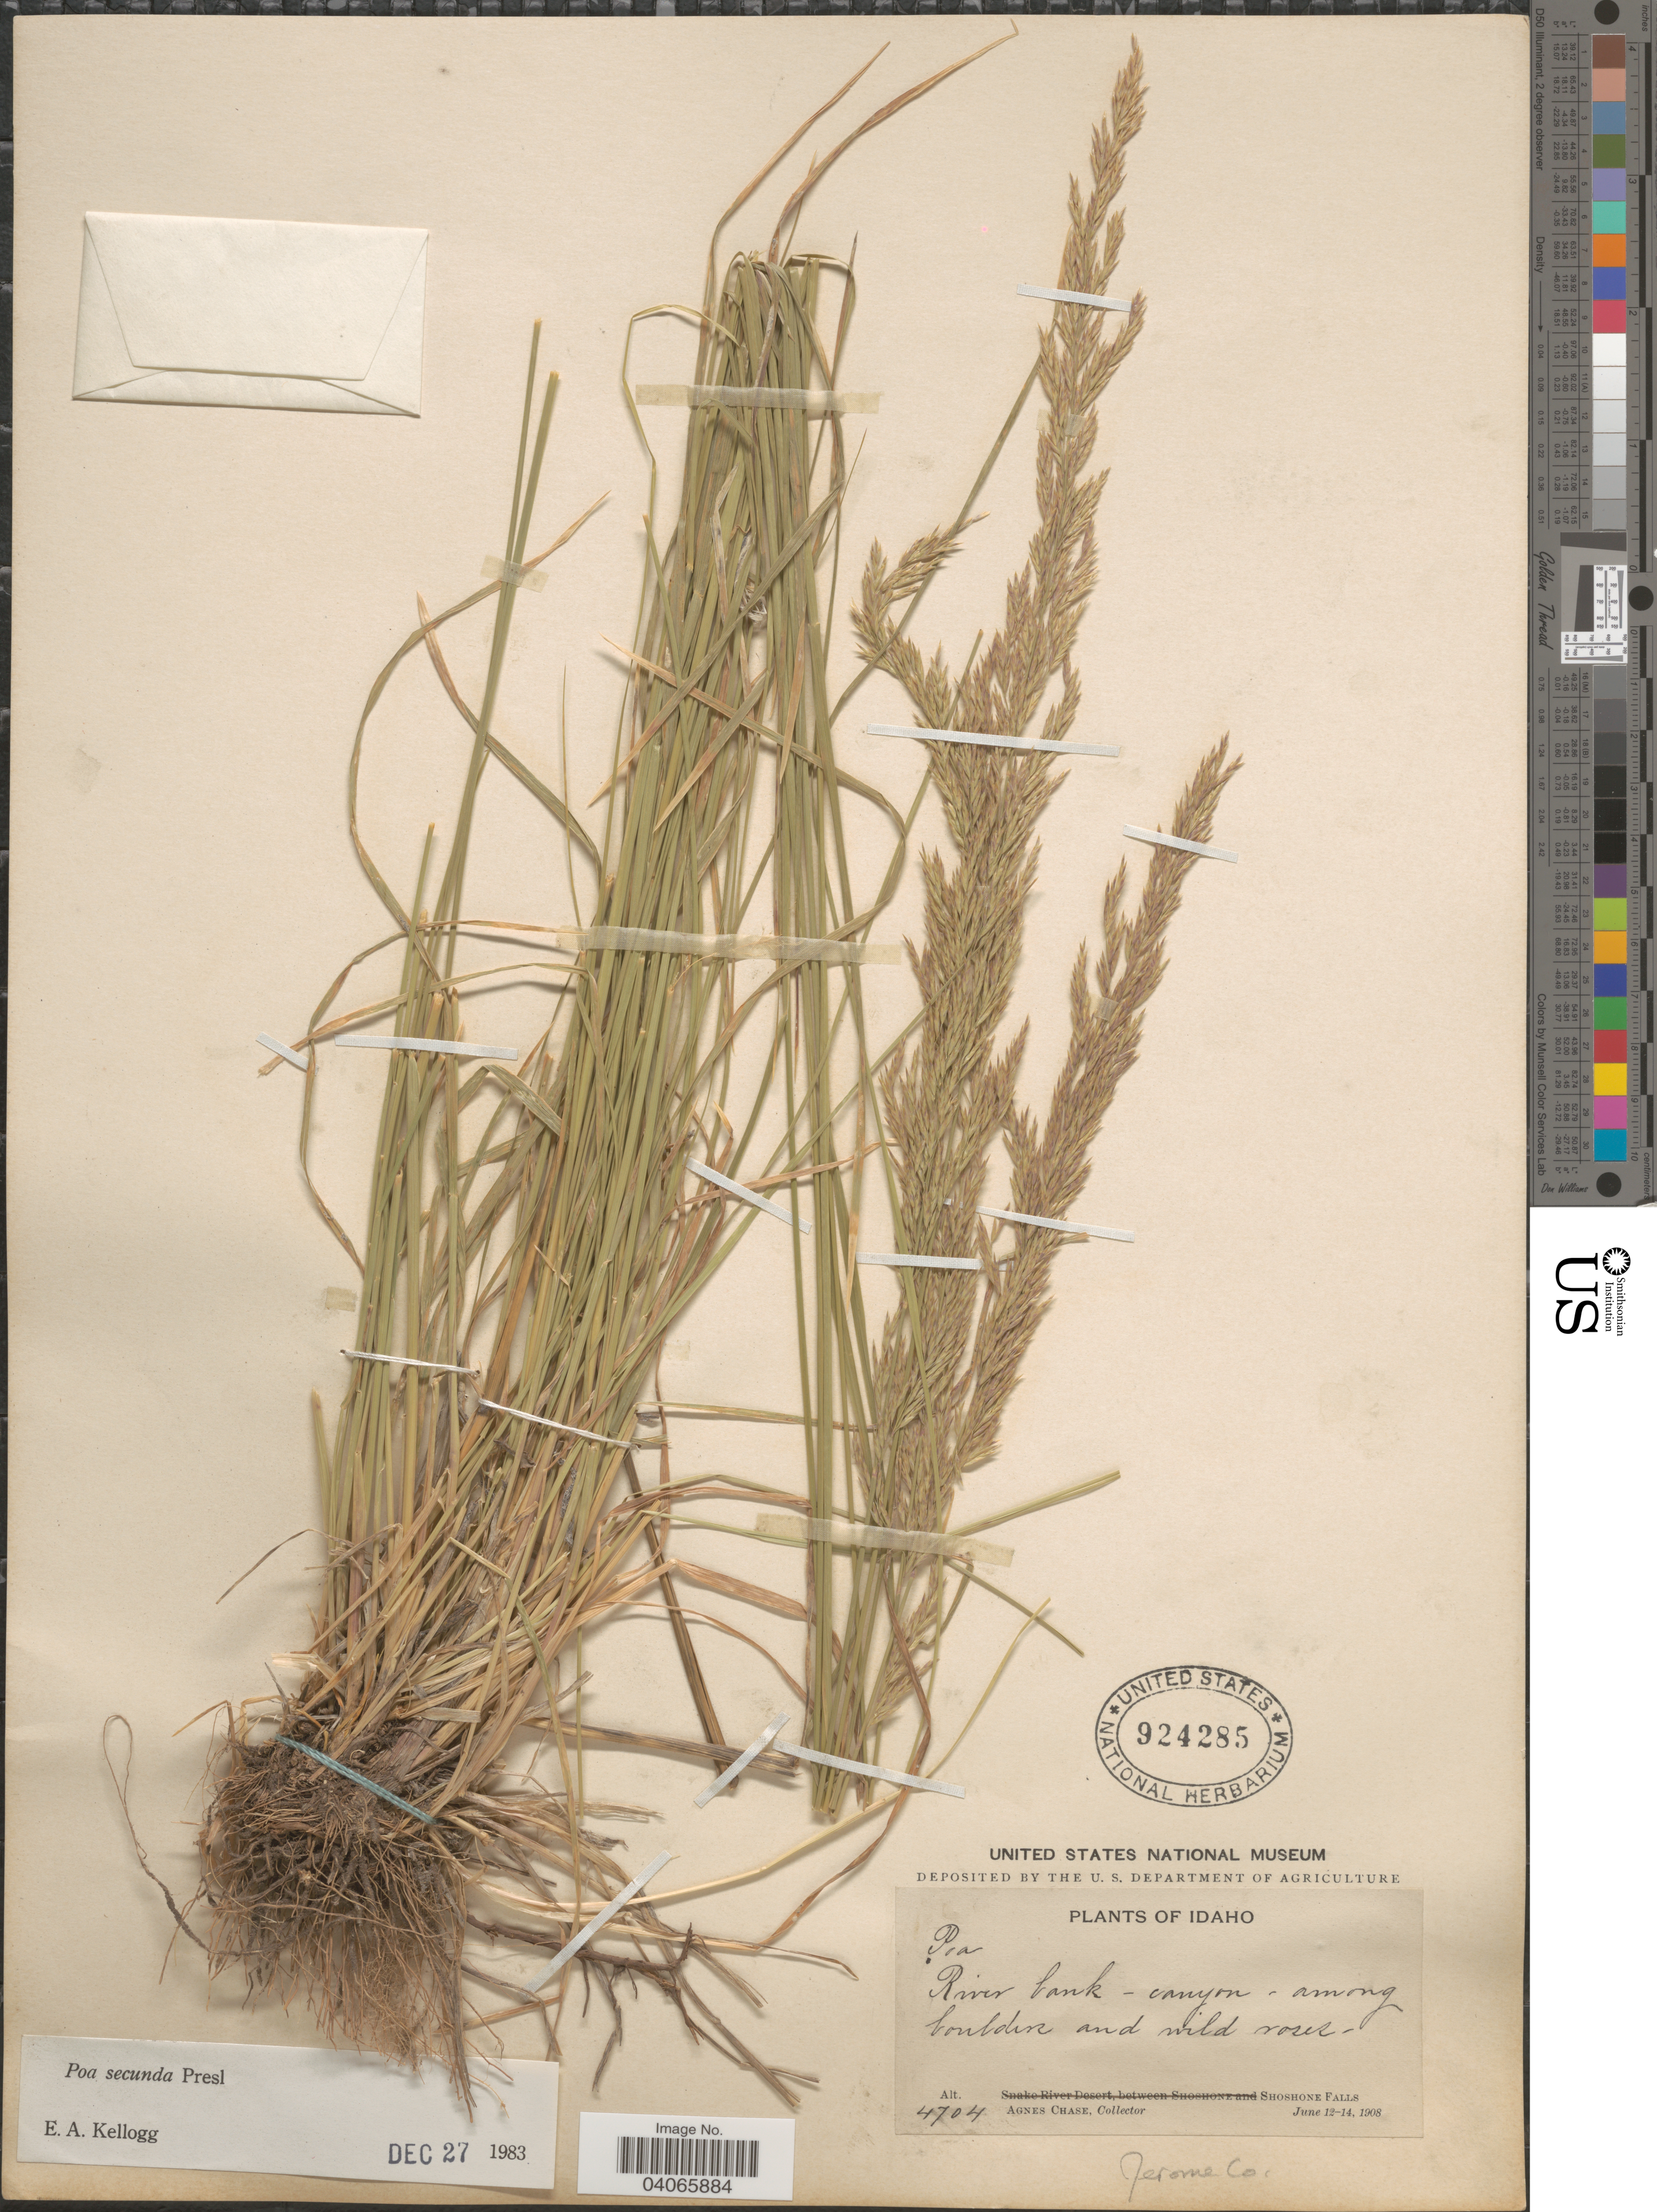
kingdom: Plantae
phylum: Tracheophyta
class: Liliopsida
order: Poales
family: Poaceae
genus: Poa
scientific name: Poa secunda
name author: J. Presl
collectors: A. Chase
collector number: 4704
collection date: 1908-06-12/1908-06-14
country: United States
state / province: Idaho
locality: Shoshone Falls. Jerome Co.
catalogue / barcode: US 924285